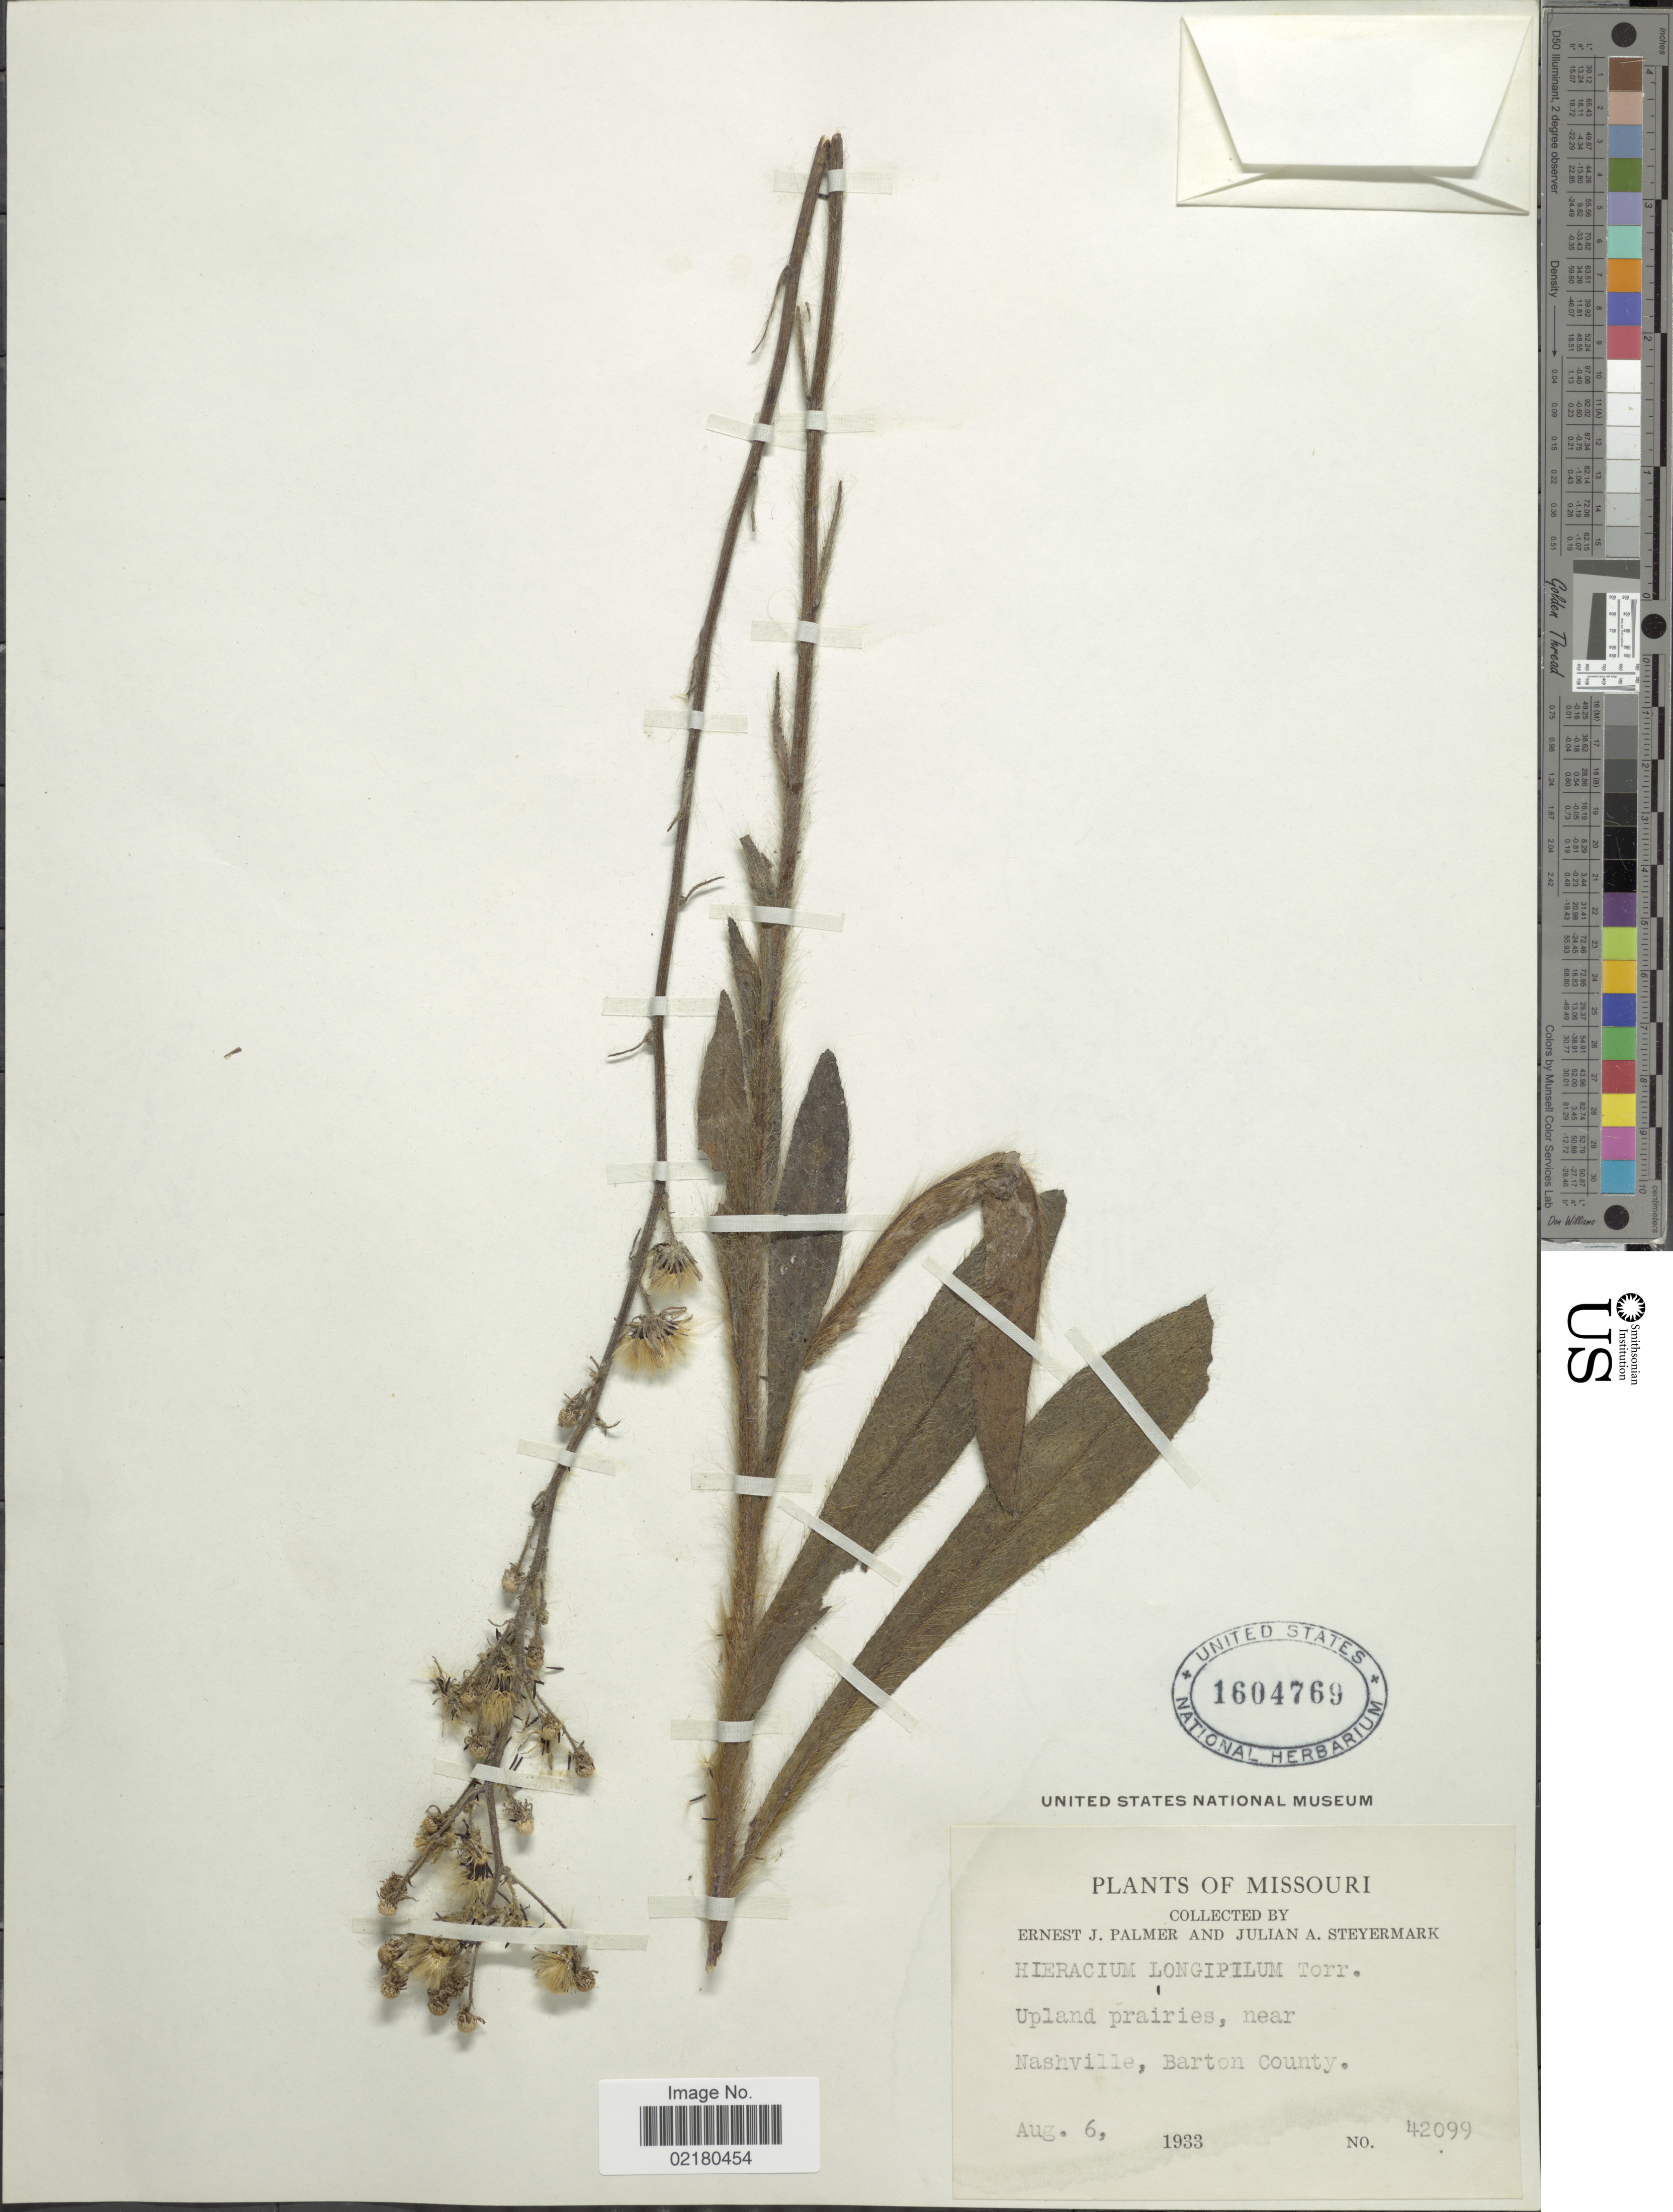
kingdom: Plantae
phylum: Tracheophyta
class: Magnoliopsida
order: Asterales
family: Asteraceae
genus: Hieracium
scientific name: Hieracium longipilum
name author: Torr. ex Hook.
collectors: E. J. Palmer & J. Steyermark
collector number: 42099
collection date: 1933-08-06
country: United States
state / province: Missouri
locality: Upland prairies, near Nashville, Barton County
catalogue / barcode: US 1604769